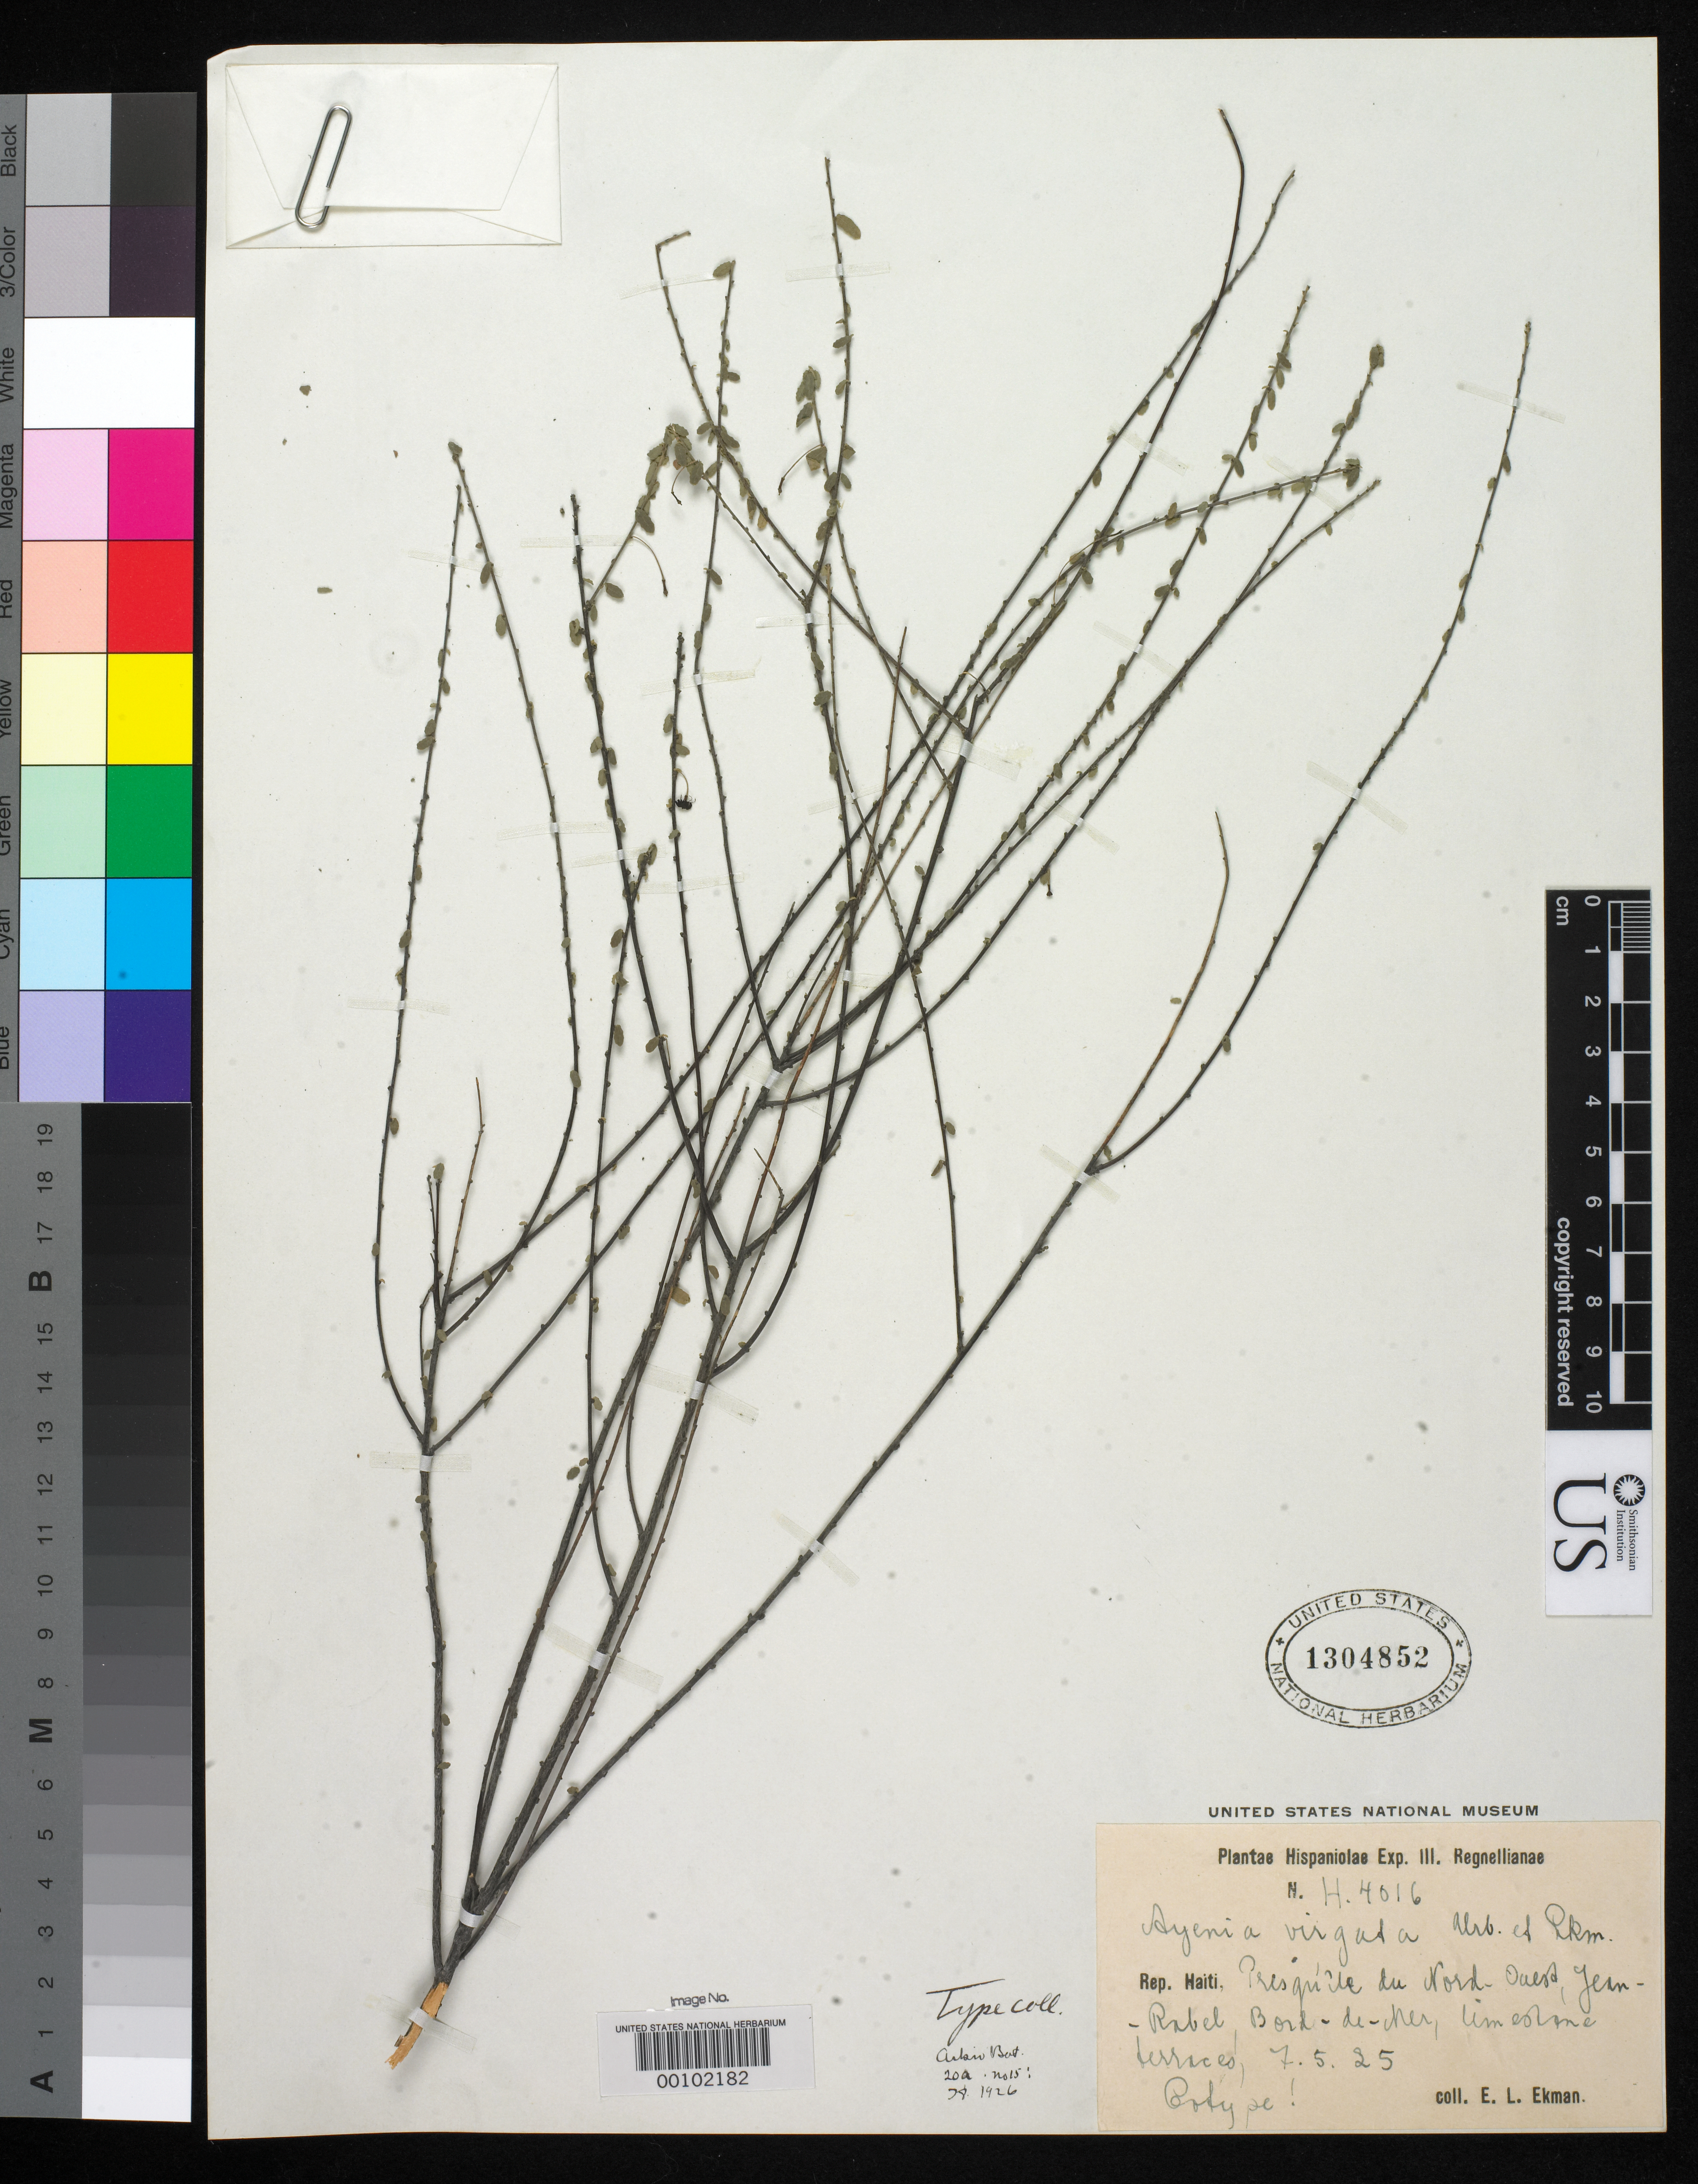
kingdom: Plantae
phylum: Tracheophyta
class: Magnoliopsida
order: Malvales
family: Malvaceae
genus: Ayenia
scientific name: Ayenia virgata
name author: Urb. & Ekman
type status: Isotype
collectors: E. L. Ekman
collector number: H 4016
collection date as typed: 07 May 1925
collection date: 1925-05-07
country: Haiti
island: Hispaniola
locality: Presqu'ile du Nord-Ouest, Jean-Rabel, Bord-de-Mer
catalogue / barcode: US 1304852